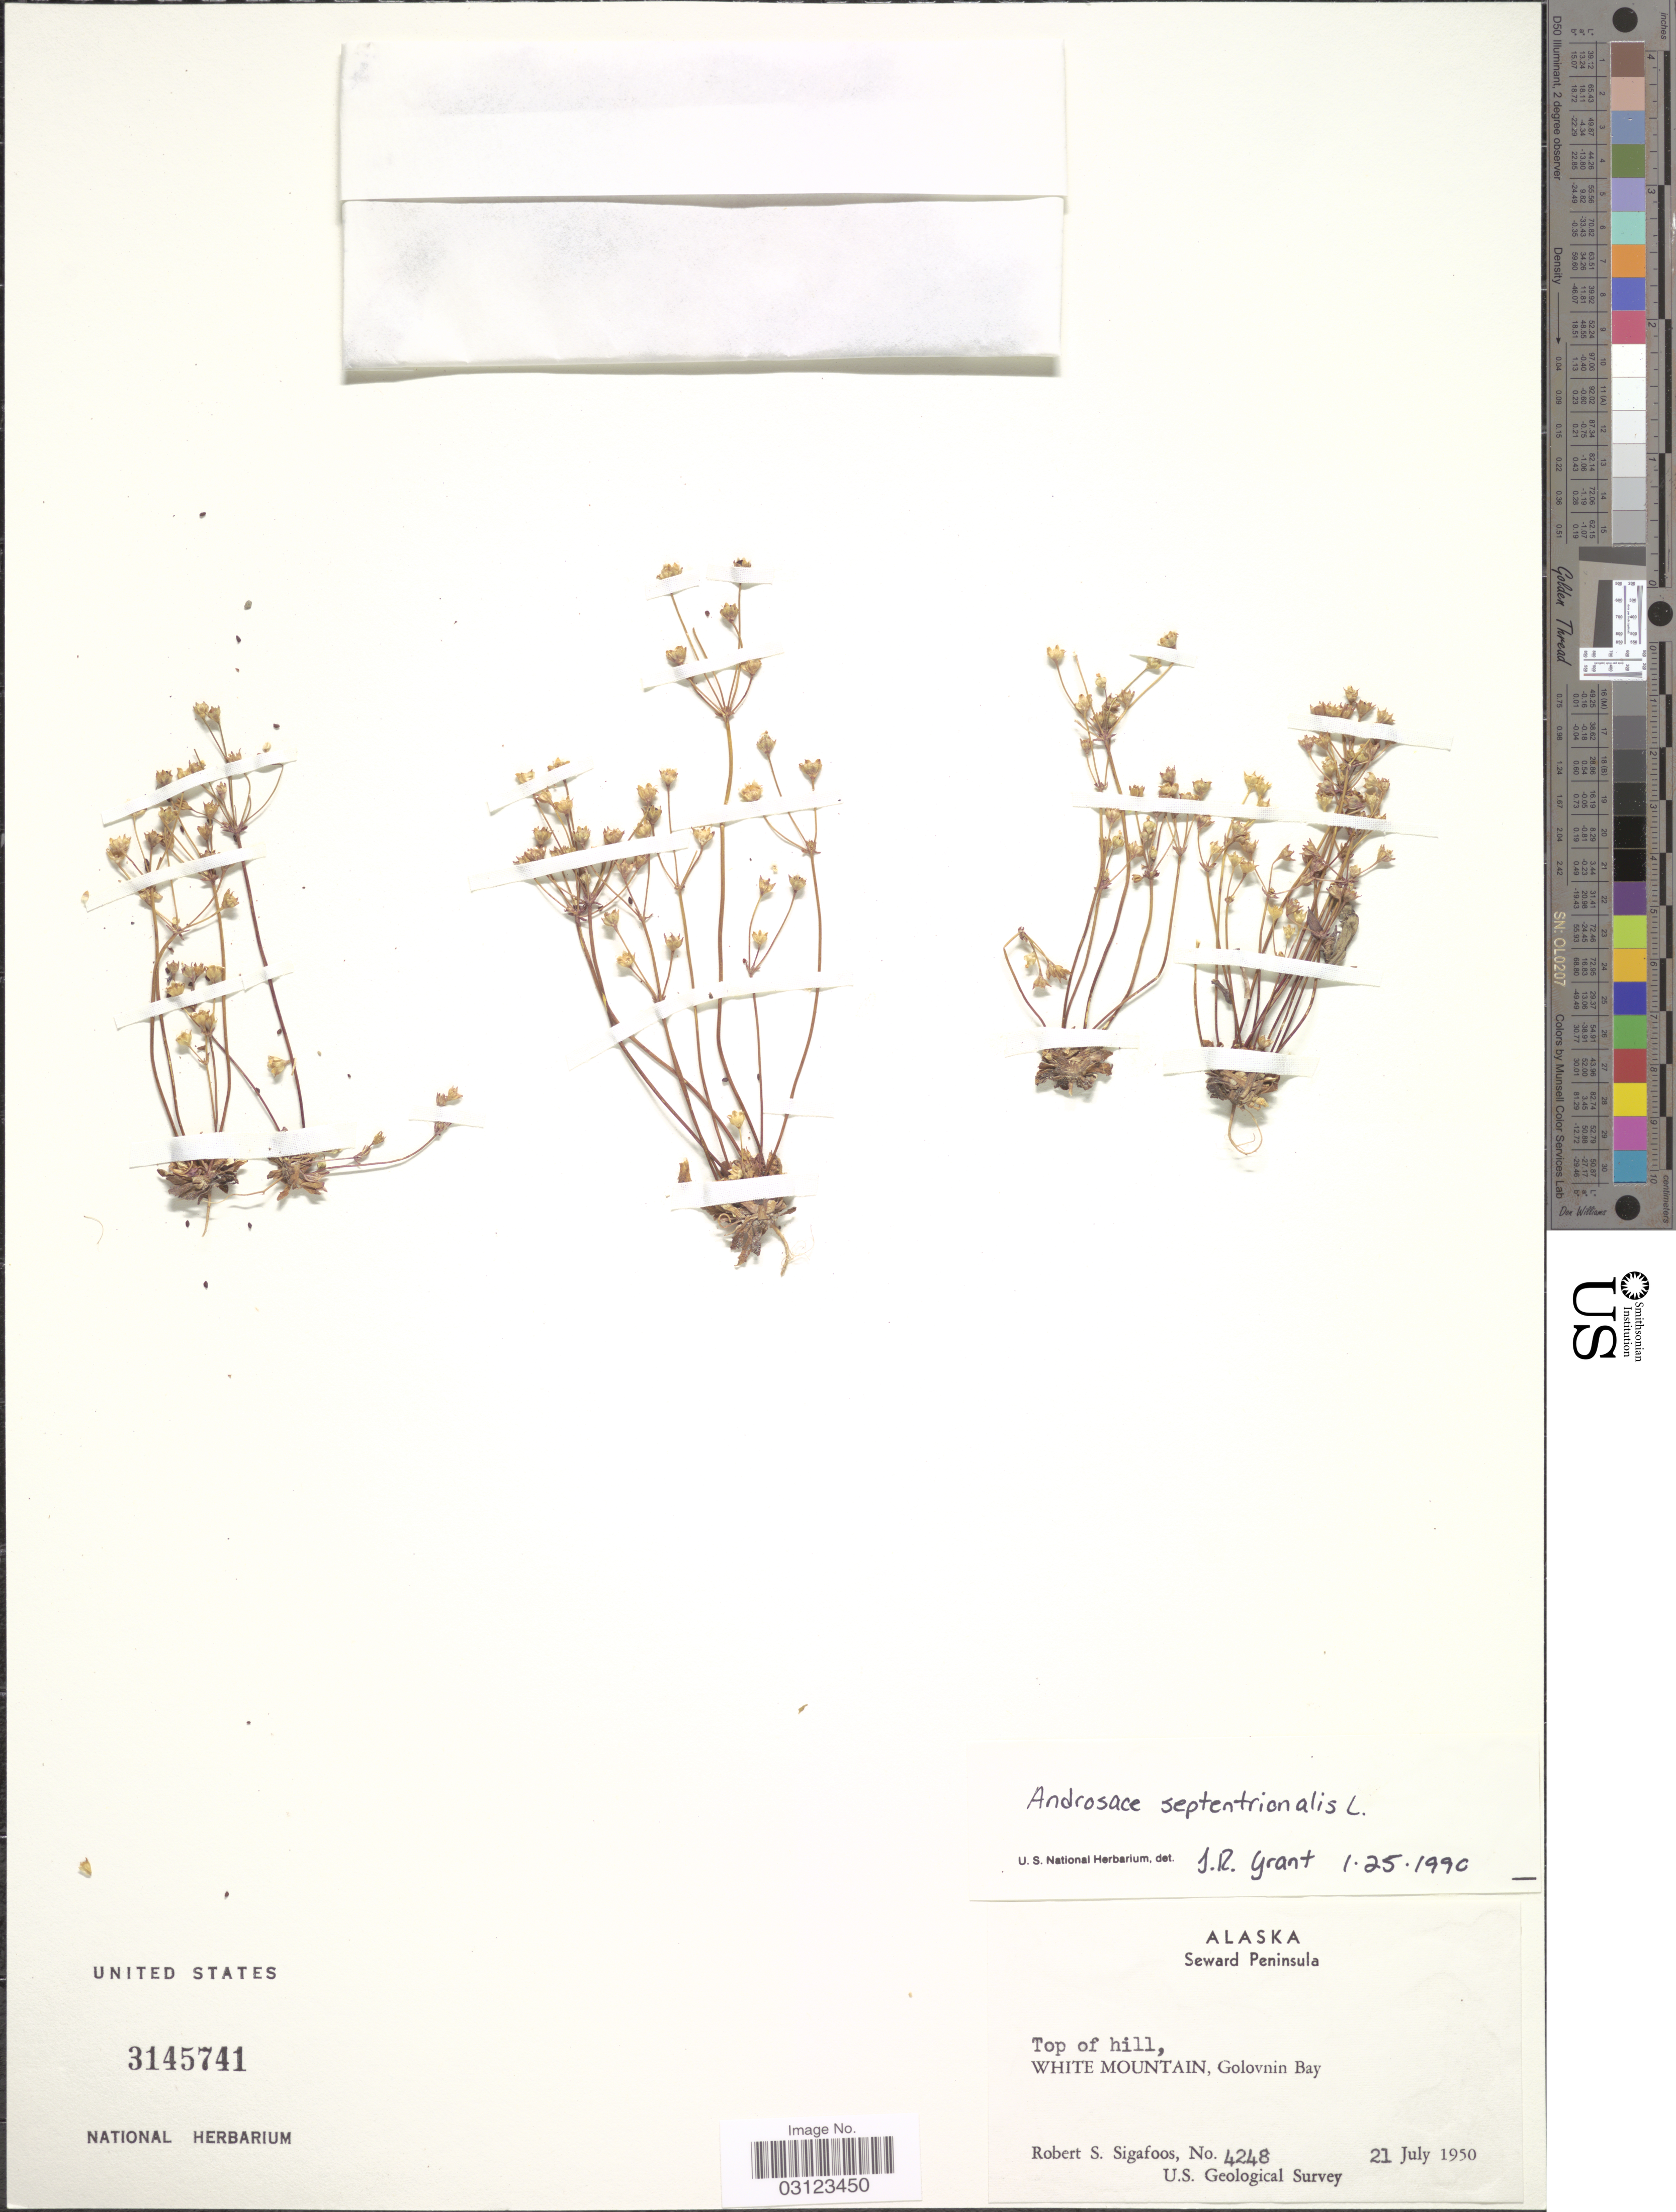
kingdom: Plantae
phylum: Tracheophyta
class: Magnoliopsida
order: Ericales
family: Primulaceae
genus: Androsace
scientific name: Androsace septentrionalis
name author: L.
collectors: R. Sigafoos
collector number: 4248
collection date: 1950-07-21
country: United States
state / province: Alaska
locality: Seward Peninsula. Top of hill, White Mountain, Golovnin Bay.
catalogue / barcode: US 3145741